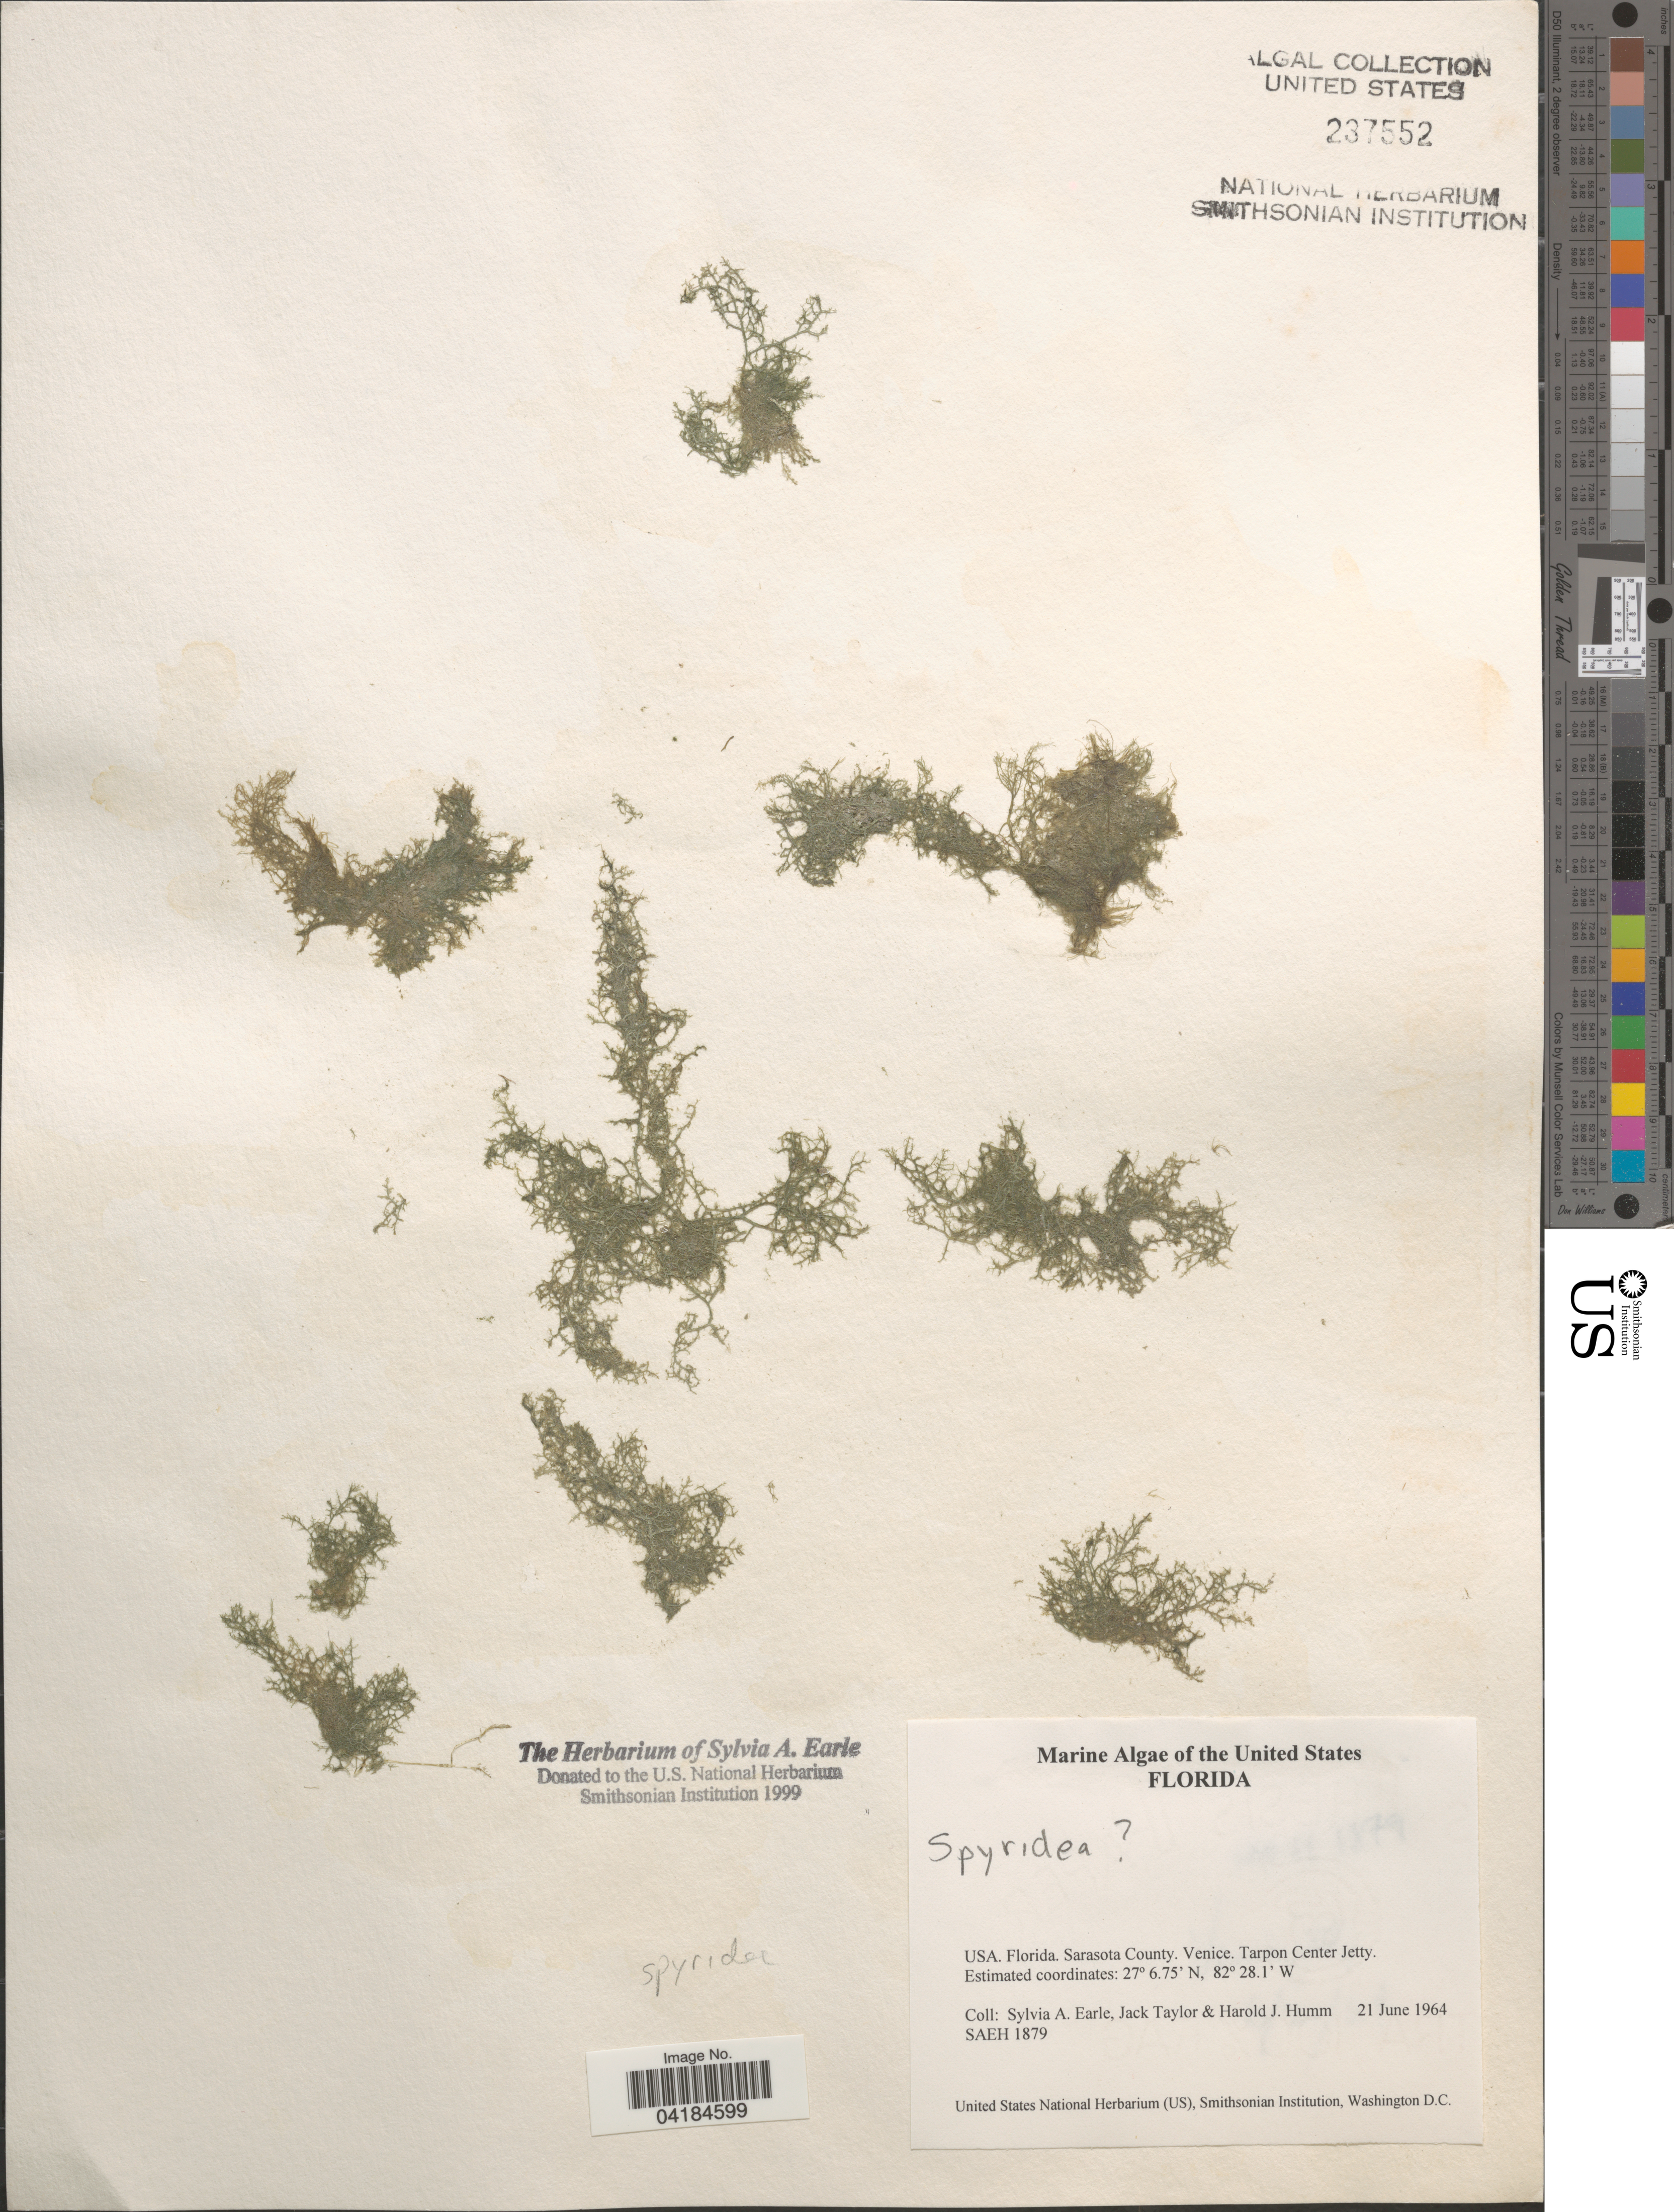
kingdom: Plantae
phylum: Rhodophyta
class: Florideophyceae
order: Ceramiales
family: Spyridiaceae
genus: Spyridia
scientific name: Spyridia sp.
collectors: S. A. Earle, J. Taylor & H. J. Humm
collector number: SAEH1879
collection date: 1964-06-21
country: United States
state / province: Florida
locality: Sarasota County. Venice. Tarpon Center Jetty.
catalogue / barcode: US 237552